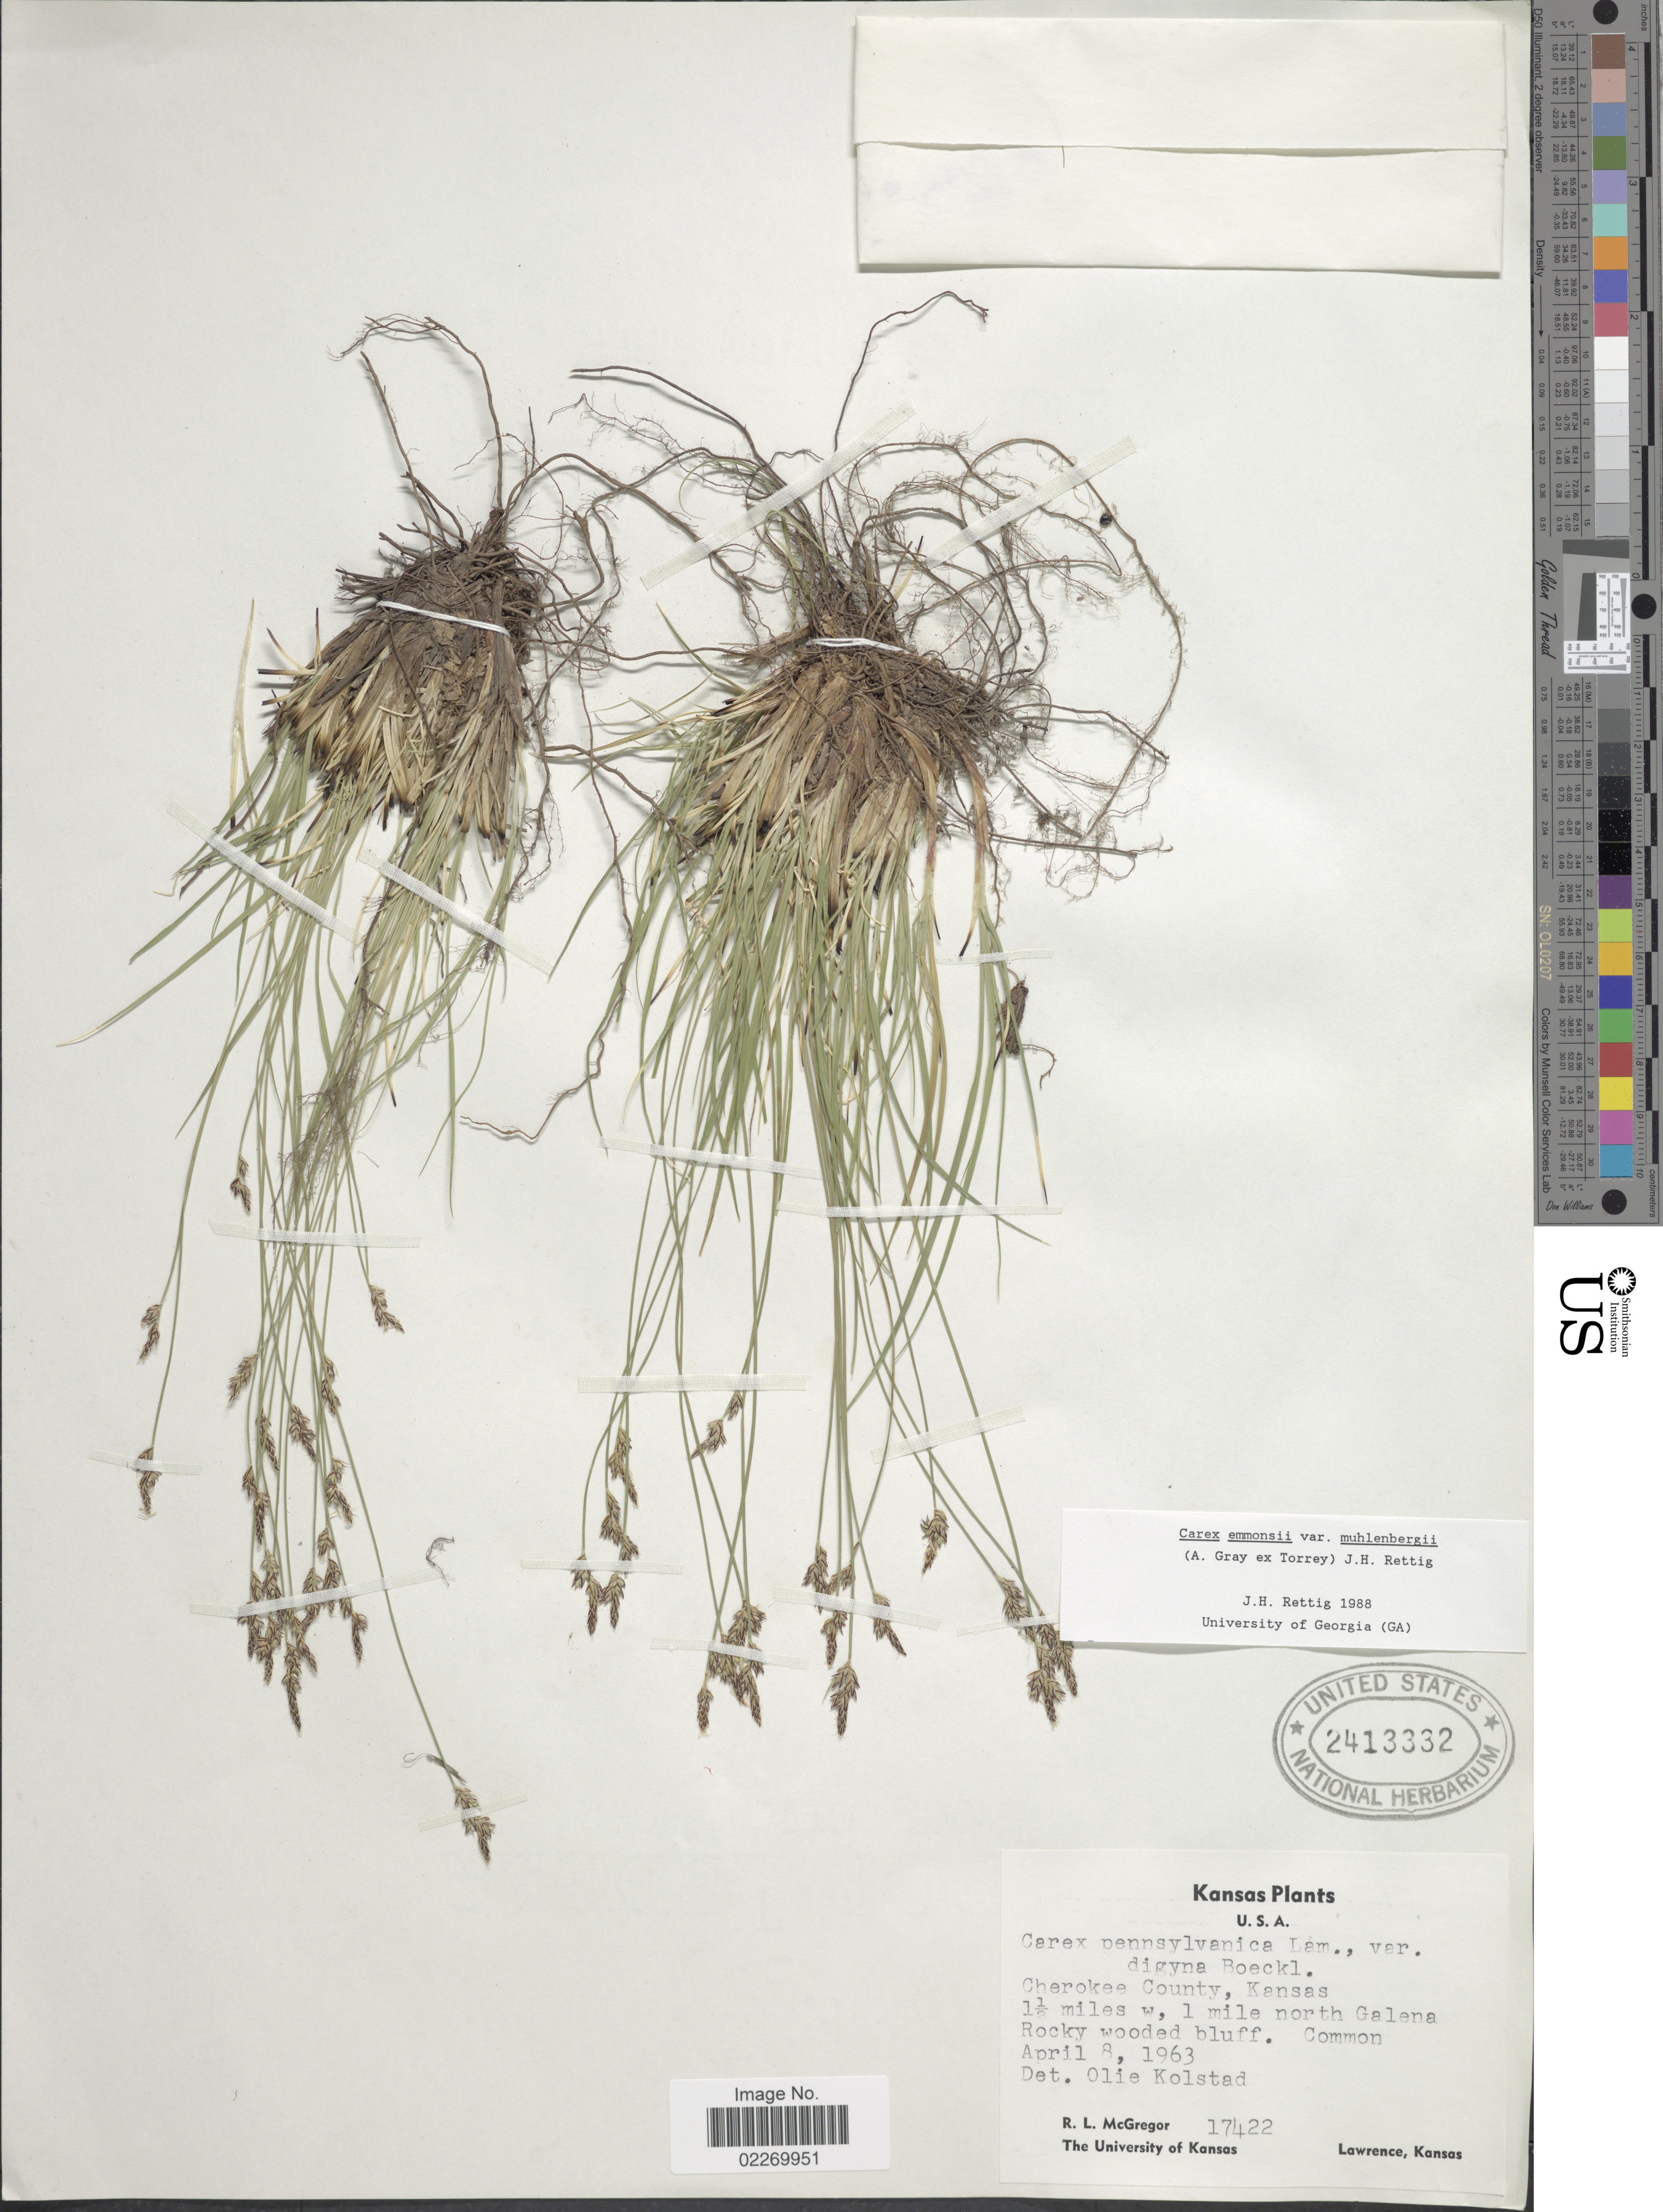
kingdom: Plantae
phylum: Tracheophyta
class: Liliopsida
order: Poales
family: Cyperaceae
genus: Carex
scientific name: Carex albicans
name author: Willd. ex Spreng.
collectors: R. McGregor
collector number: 17422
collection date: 1963-04-08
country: United States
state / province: Kansas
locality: Cherokee County, 1½ miles w, 1 mile north Galena Rocky wooded bluff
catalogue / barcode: US 2413332